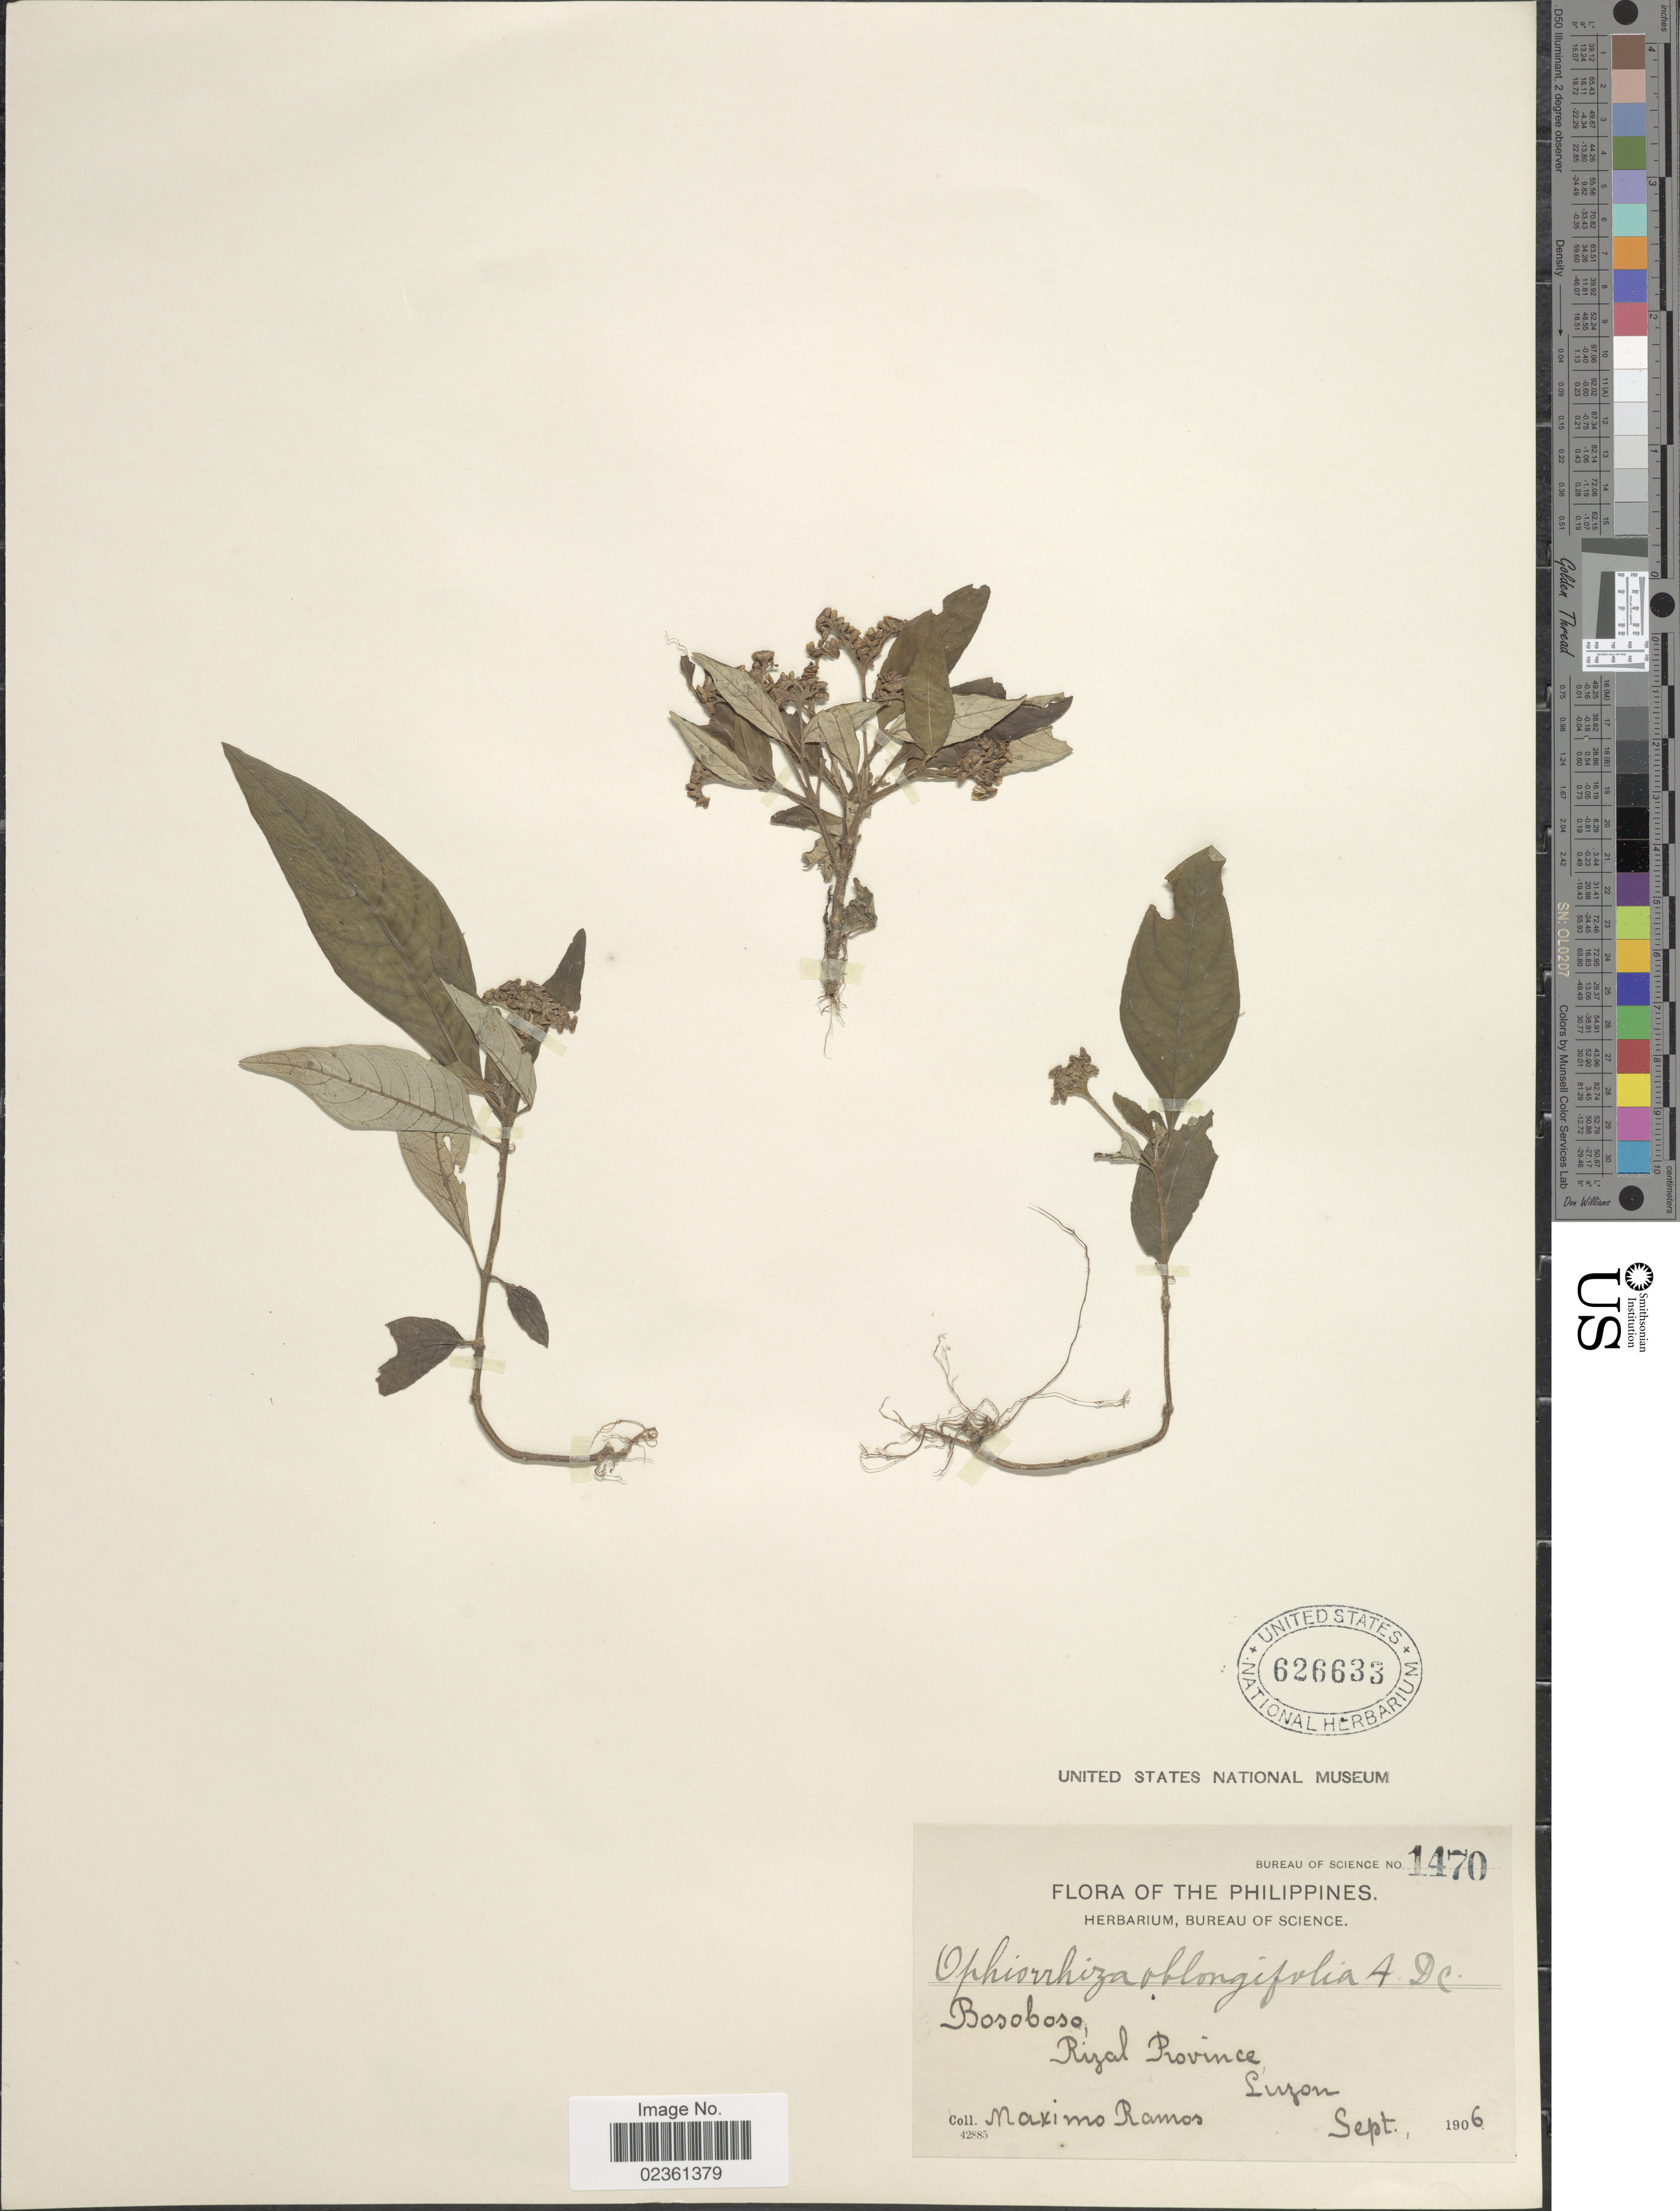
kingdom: Plantae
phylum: Tracheophyta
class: Magnoliopsida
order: Gentianales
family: Rubiaceae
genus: Ophiorrhiza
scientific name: Ophiorrhiza oblongifolia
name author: DC.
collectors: M. Ramos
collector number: Bureau of Science 1470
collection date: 1906-09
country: Philippines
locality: Bosoboso, Rizal Province, Luzon.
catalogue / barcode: US 626633